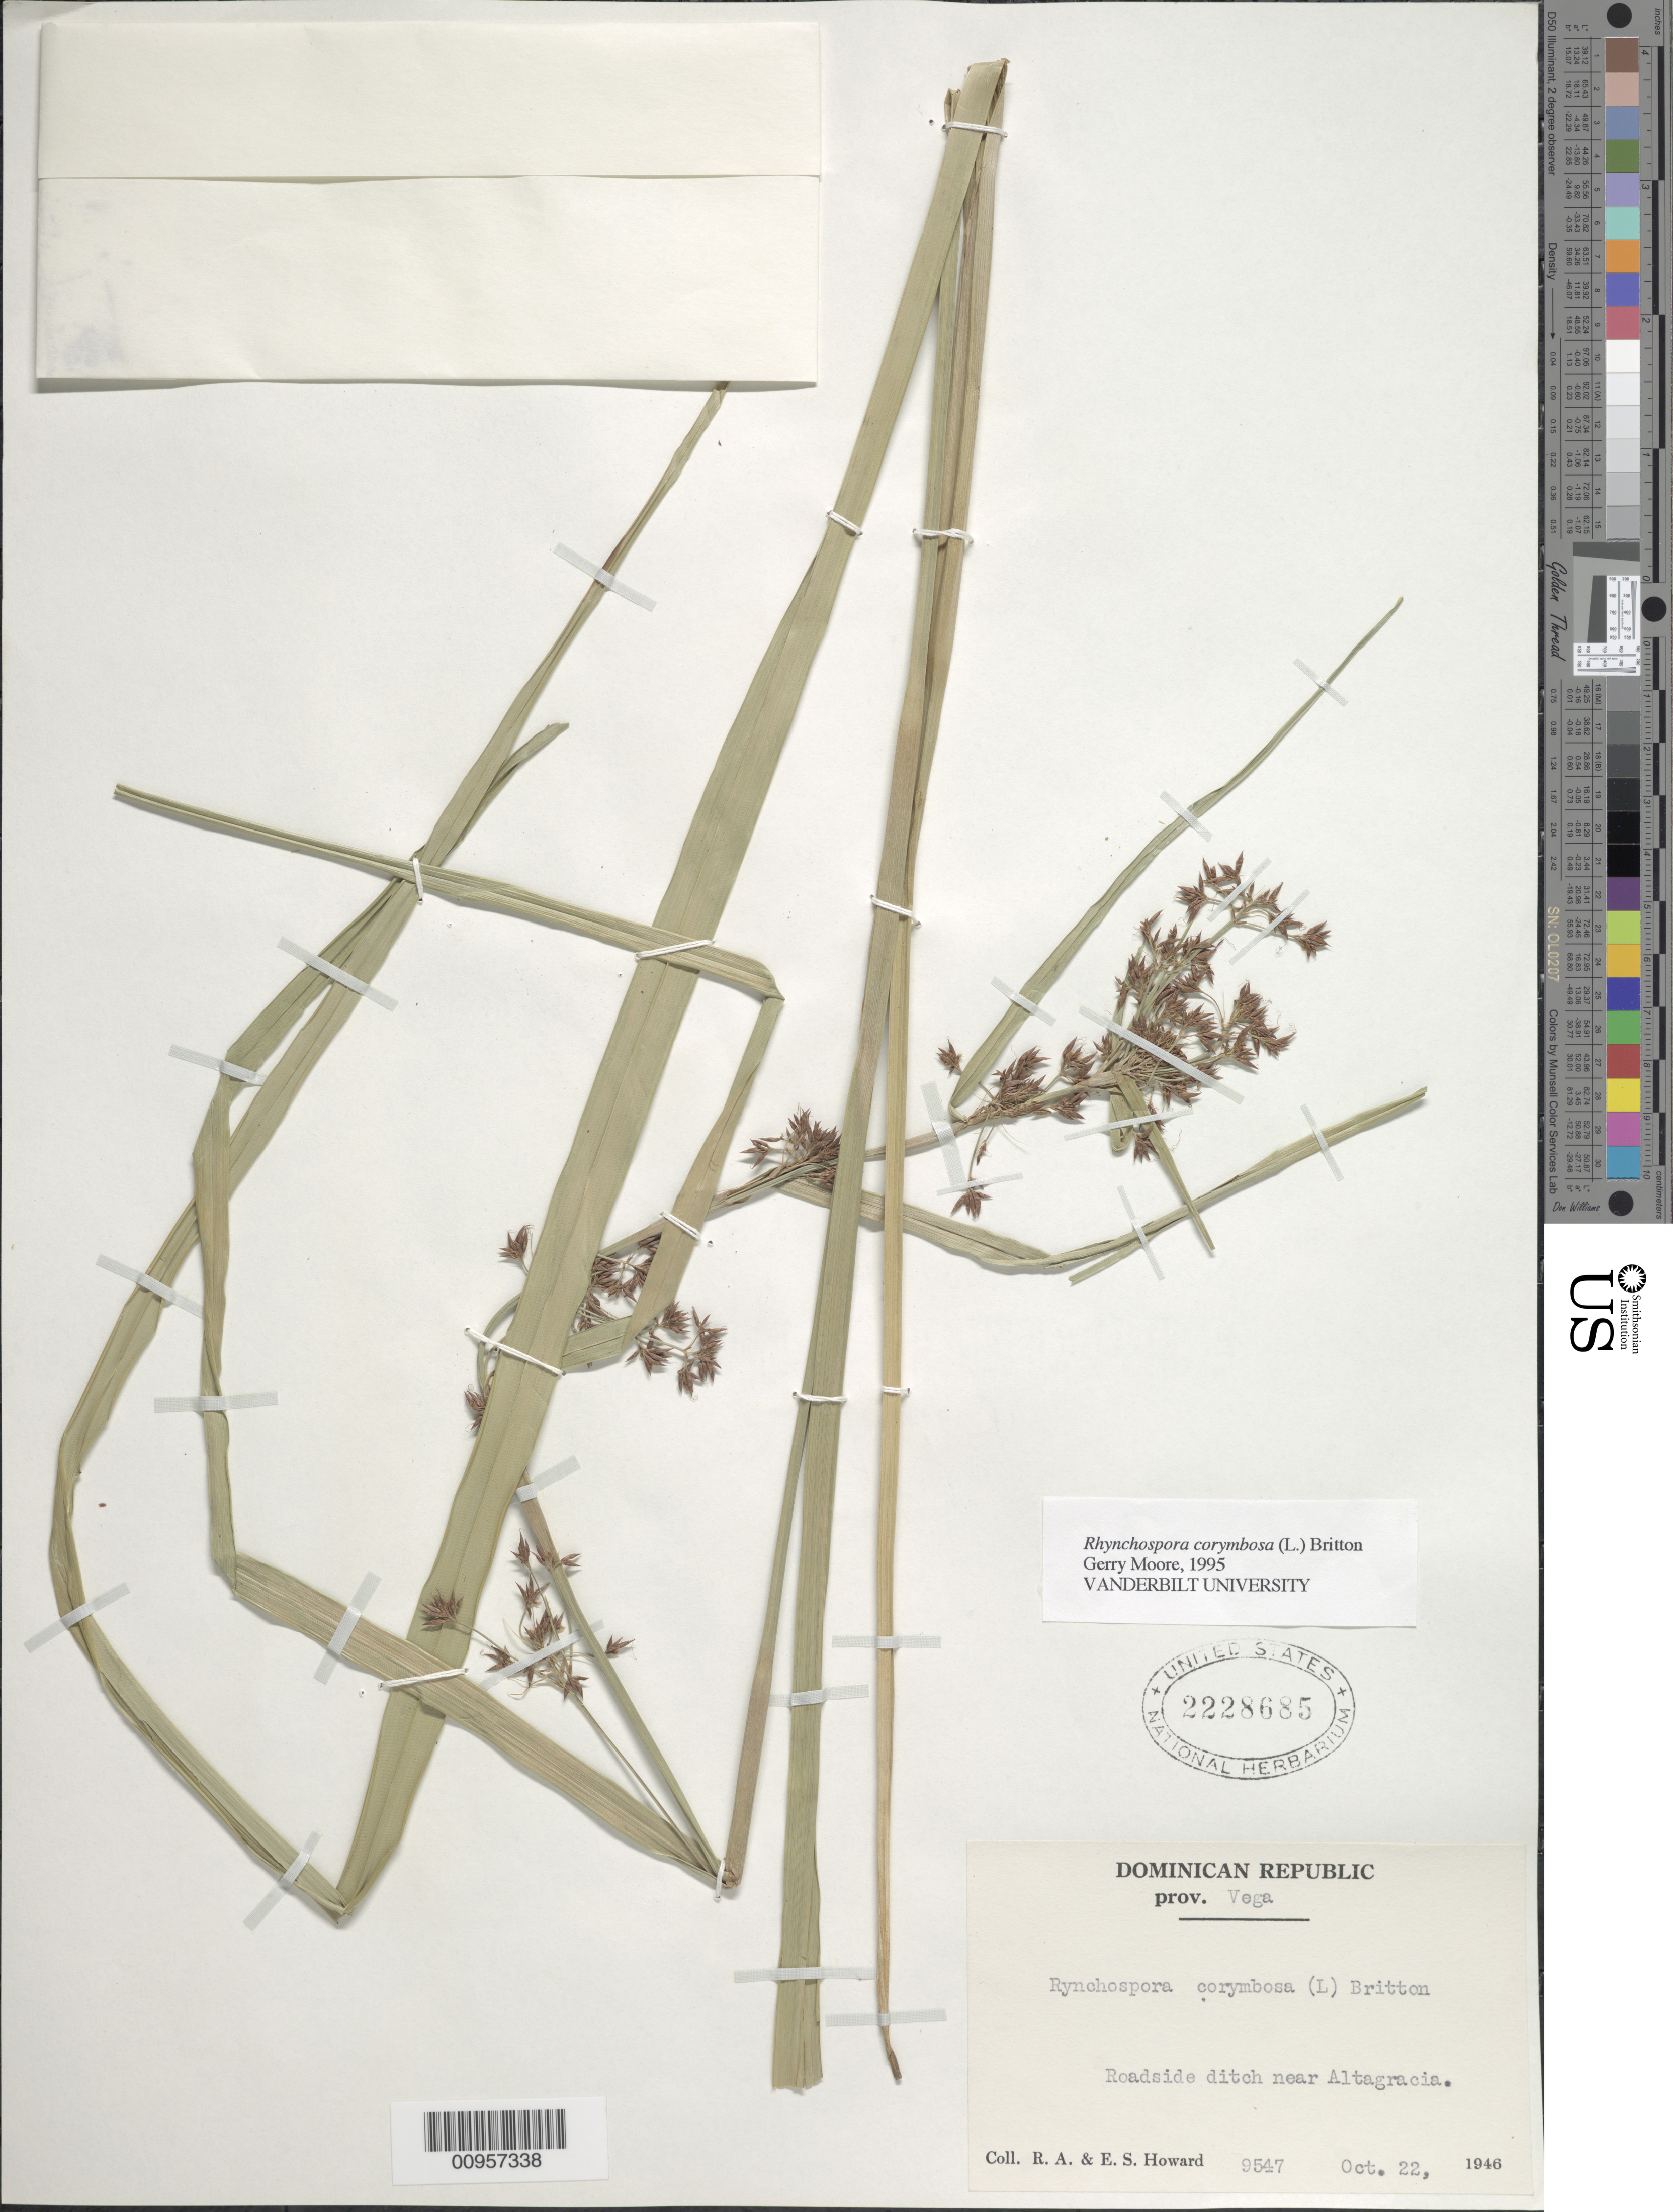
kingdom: Plantae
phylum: Tracheophyta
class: Liliopsida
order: Poales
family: Cyperaceae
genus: Rhynchospora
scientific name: Rhynchospora corymbosa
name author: (L.) Britton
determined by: Moore, G.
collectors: R. A. Howard & E. S. Howard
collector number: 9547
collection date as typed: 22 Oct 1946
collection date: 1946-10-22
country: Dominican Republic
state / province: La Vega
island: Hispaniola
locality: Roadside ditch near Altagracia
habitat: Roadside ditch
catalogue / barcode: US 2228685